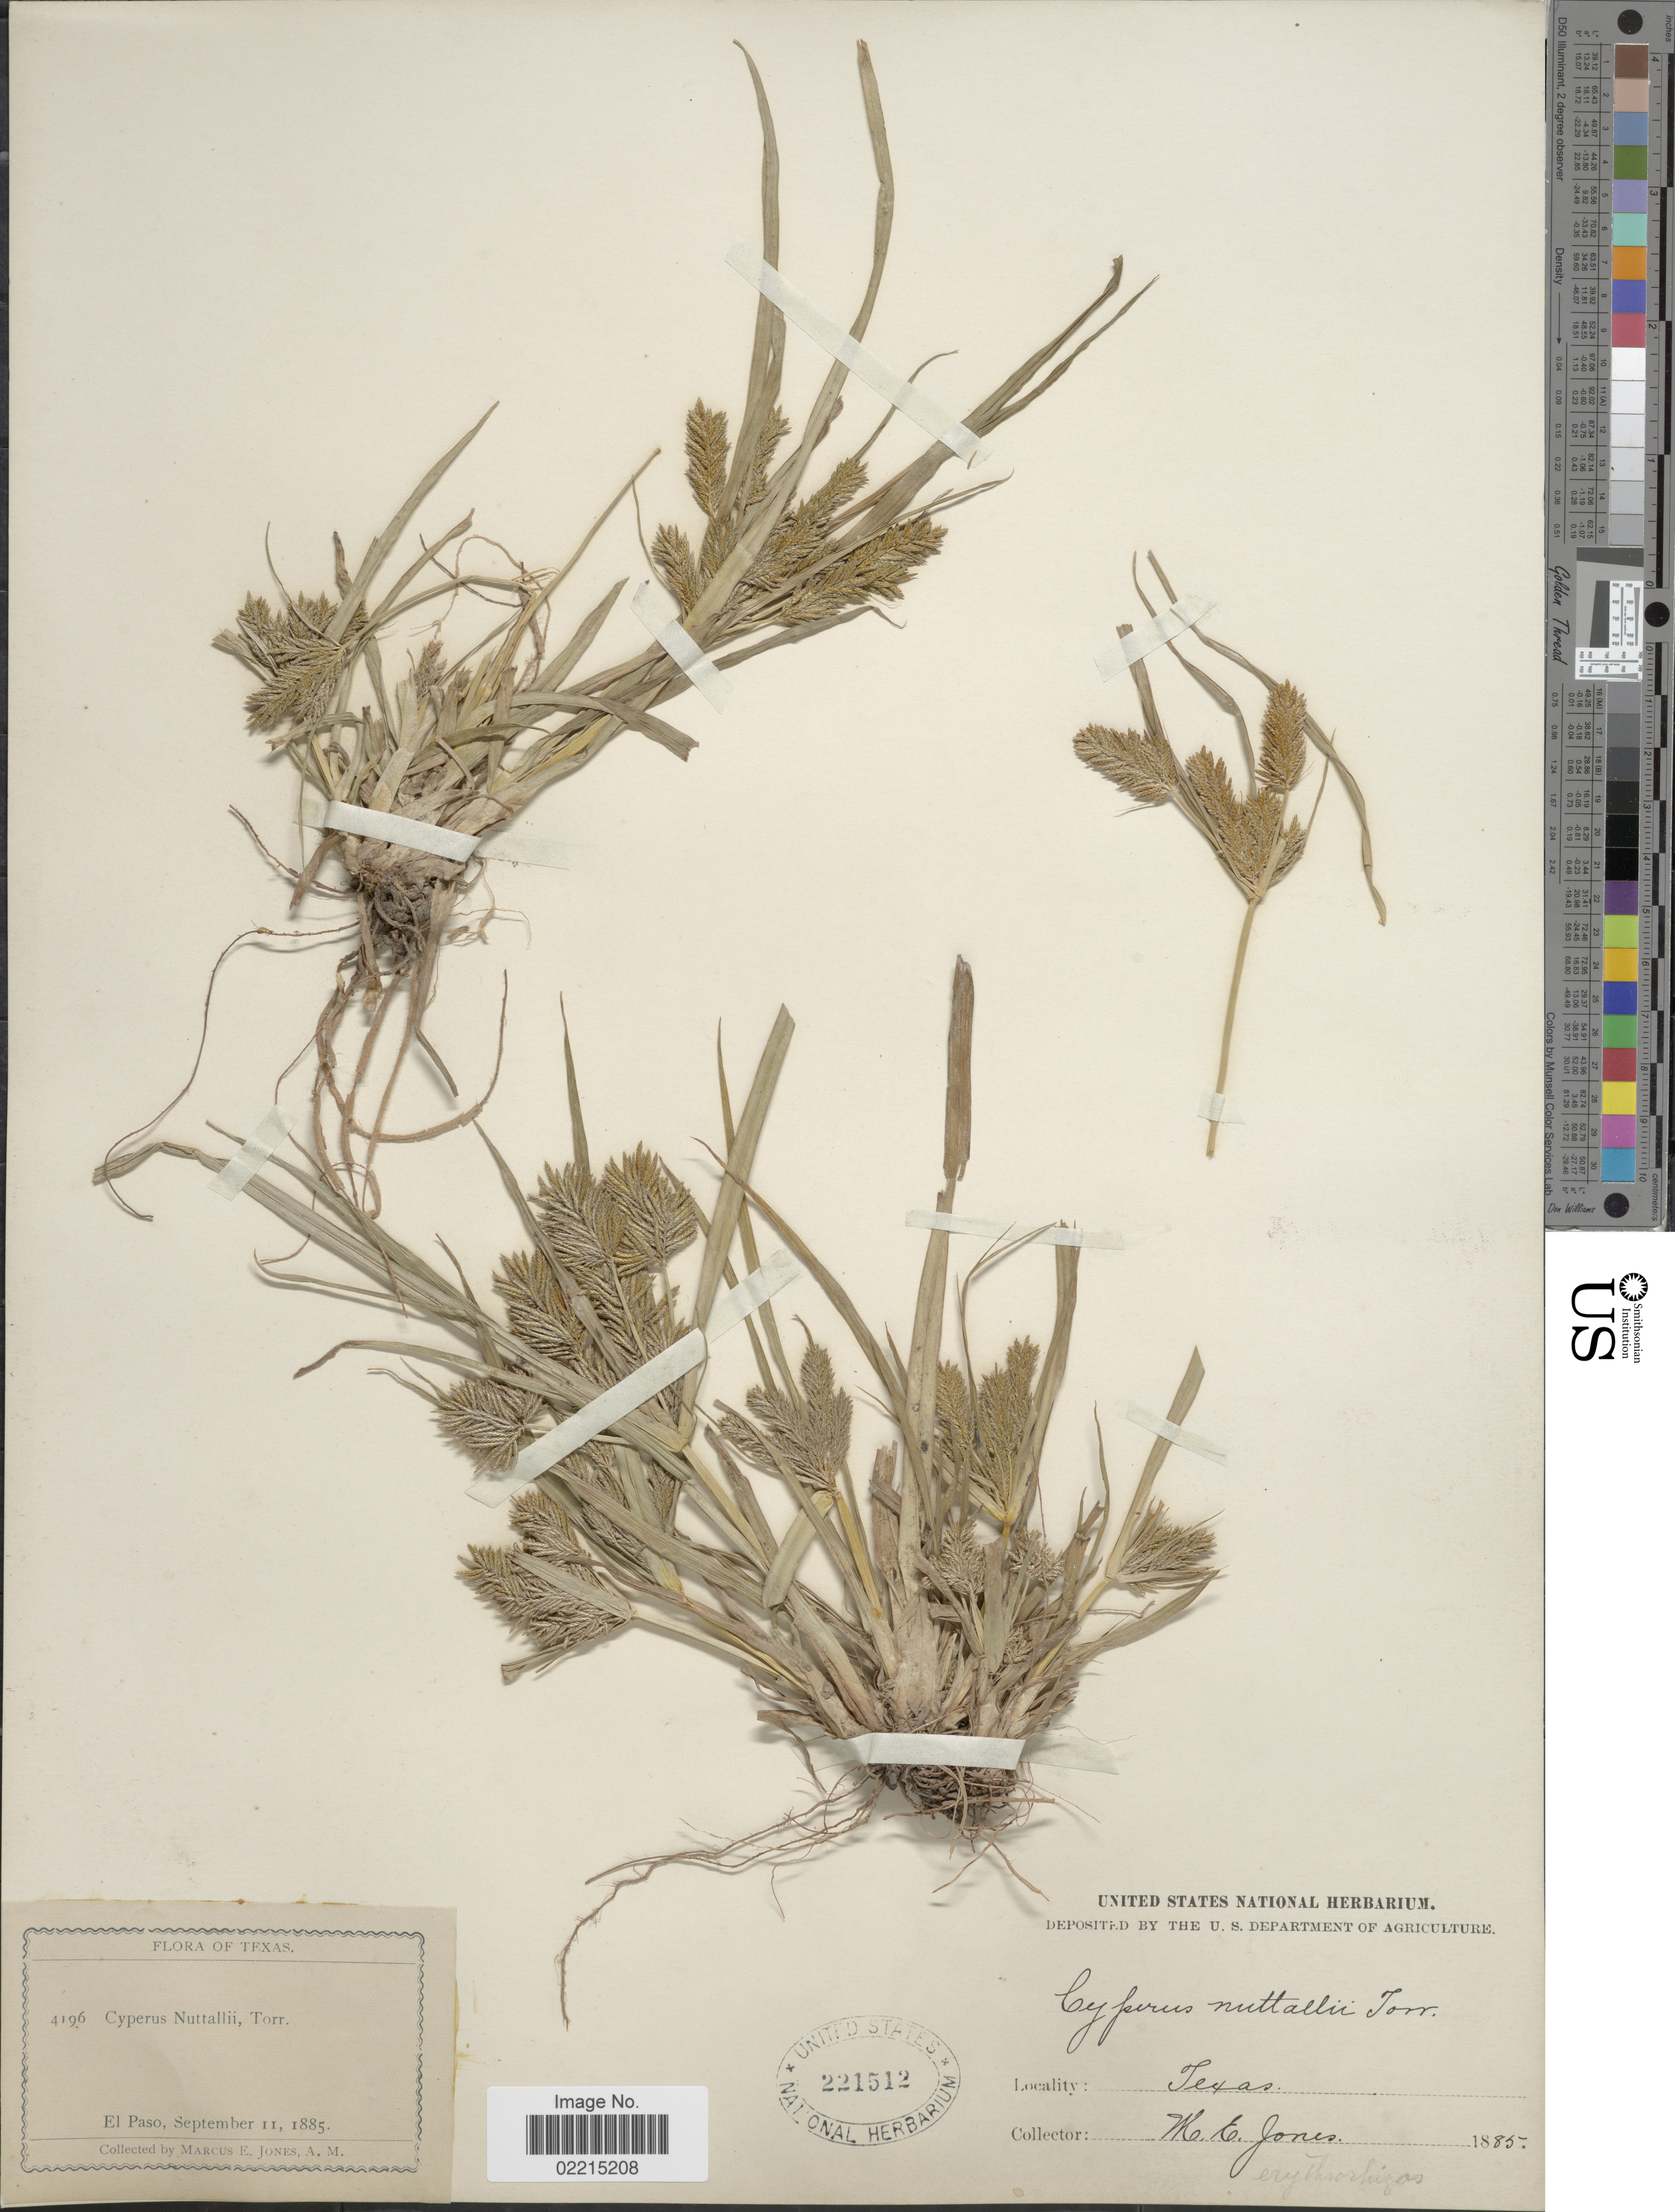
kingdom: Plantae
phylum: Tracheophyta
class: Liliopsida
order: Poales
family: Cyperaceae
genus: Cyperus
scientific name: Cyperus erythrorhizos Muhl.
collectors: M. E. Jones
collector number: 4196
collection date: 1885-09-11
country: United States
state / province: Texas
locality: El Paso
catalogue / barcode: US 221512